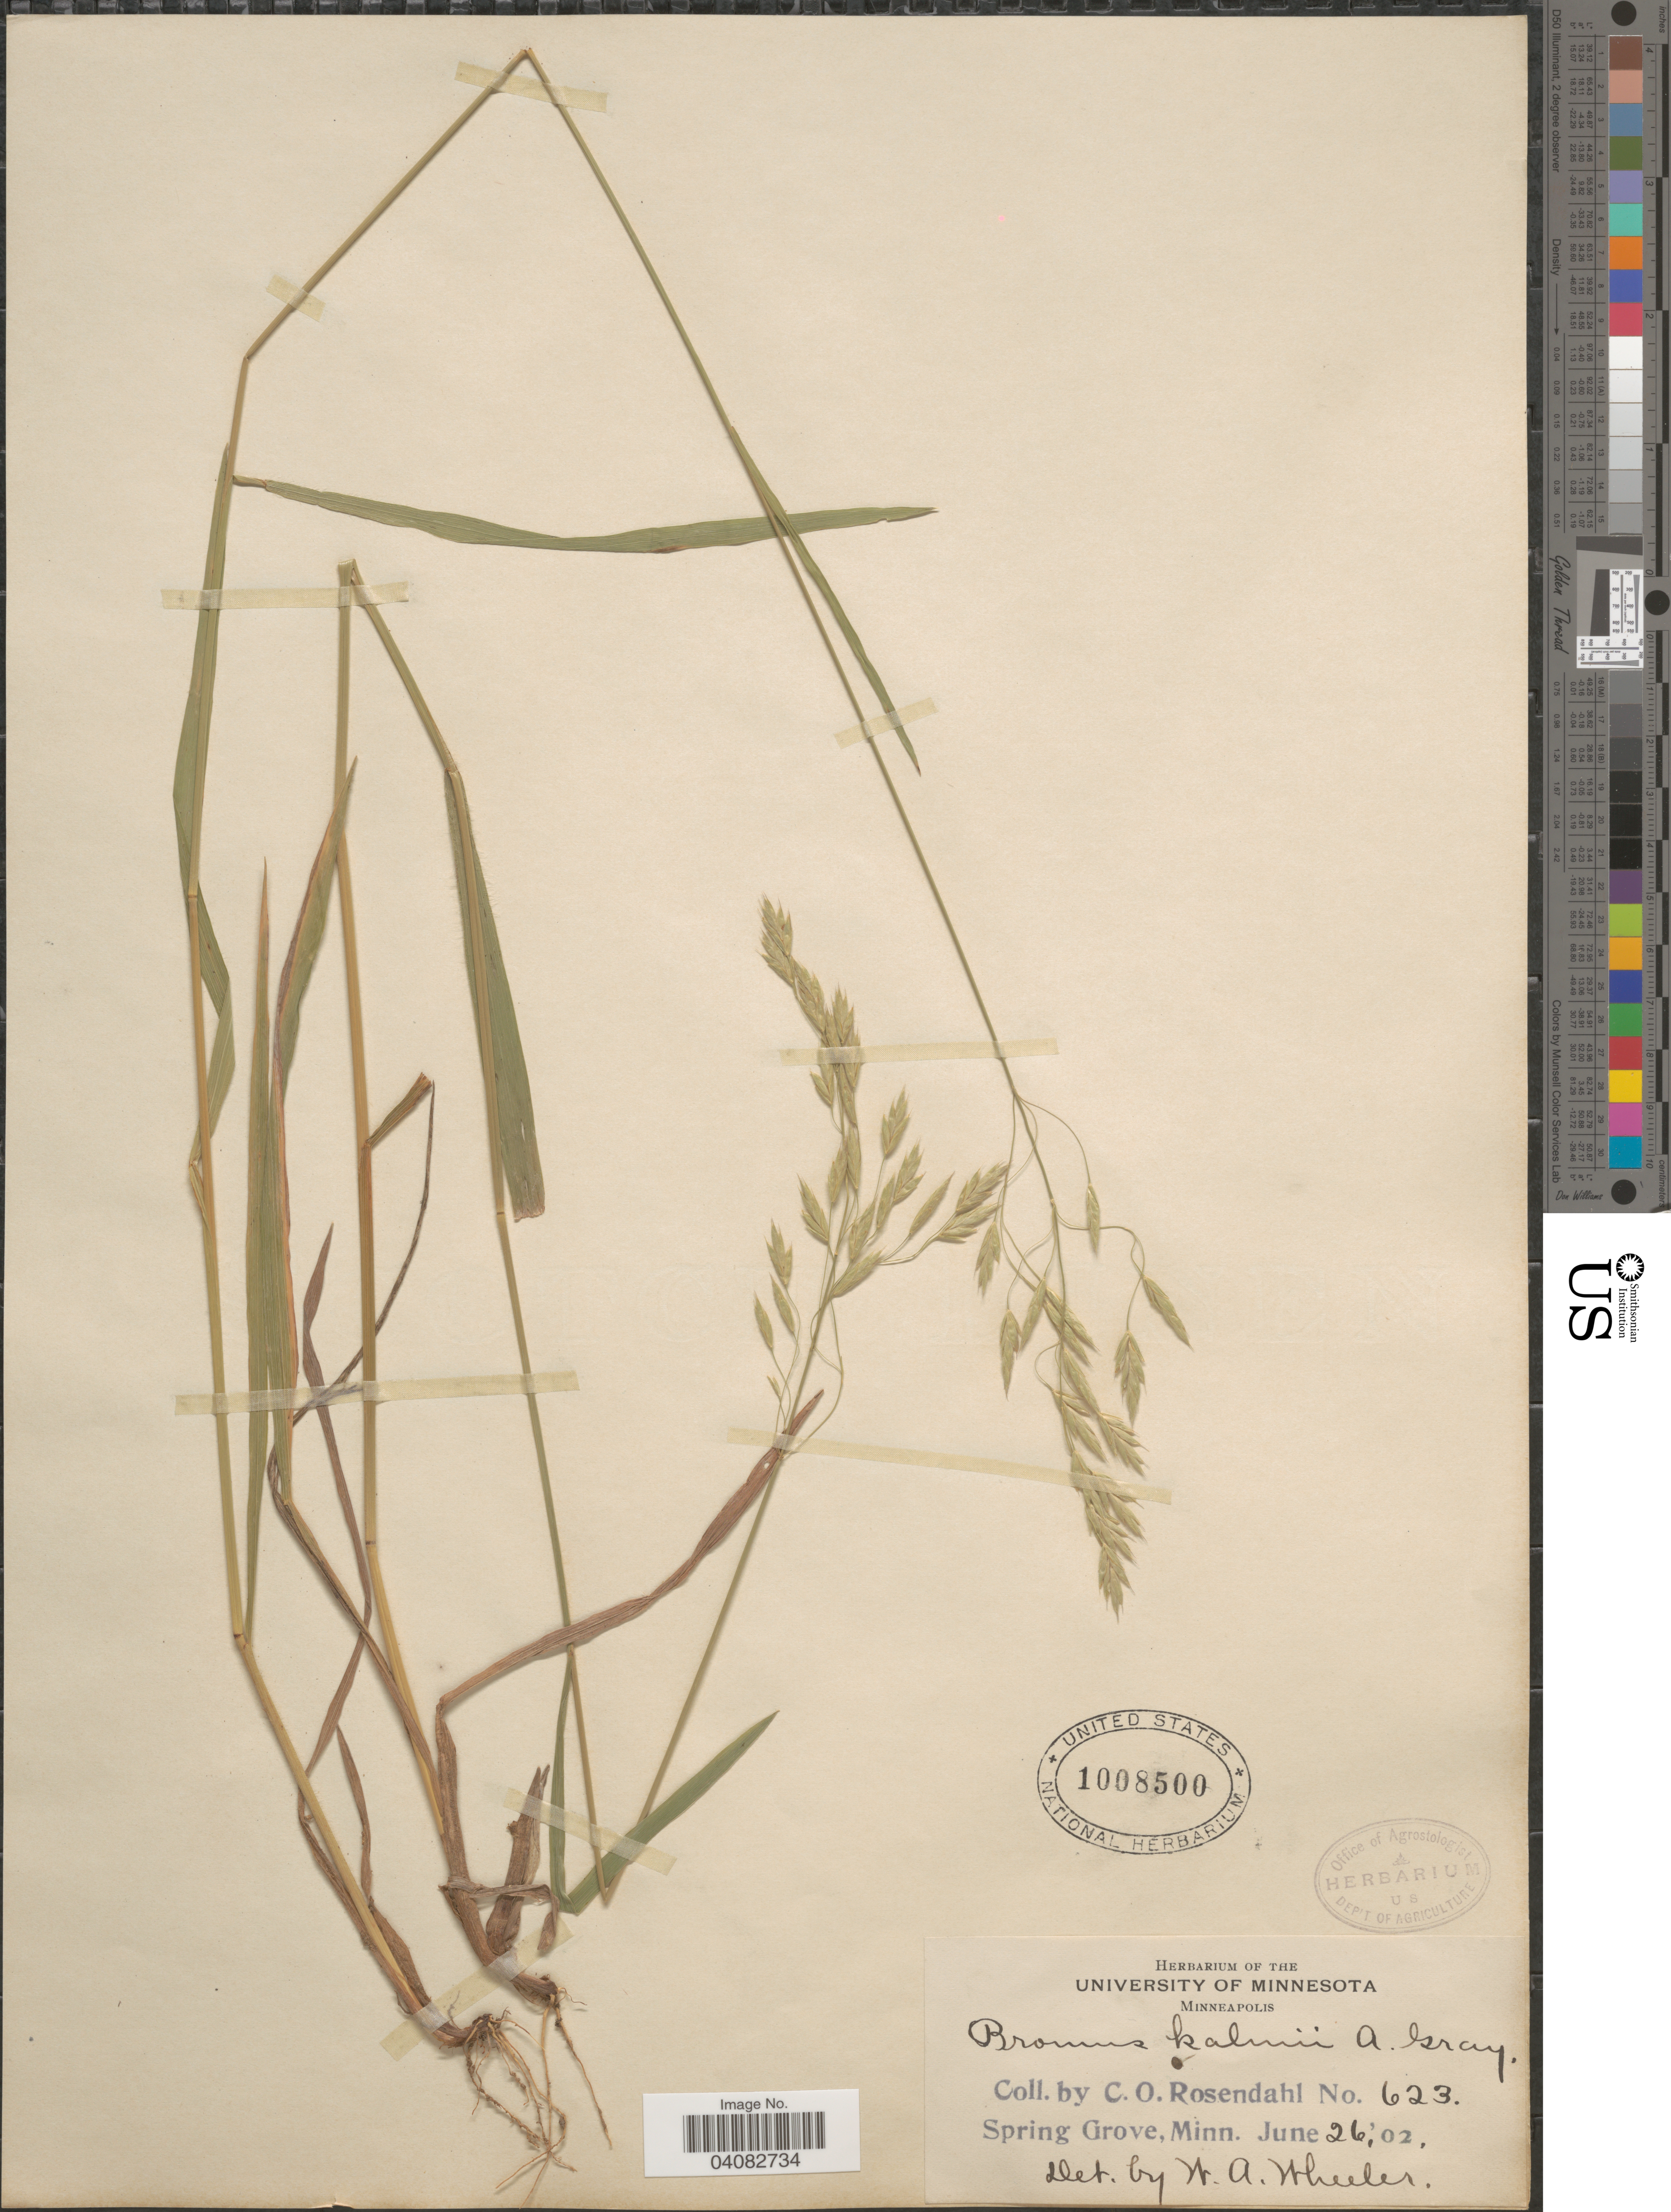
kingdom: Plantae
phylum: Tracheophyta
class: Liliopsida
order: Poales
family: Poaceae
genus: Bromus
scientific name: Bromus kalmii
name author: A. Gray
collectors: C. O. Rosendahl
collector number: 623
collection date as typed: Transcribed d/m/y: 26/6/2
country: United States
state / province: Minnesota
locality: Spring Grove.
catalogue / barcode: US 1008500